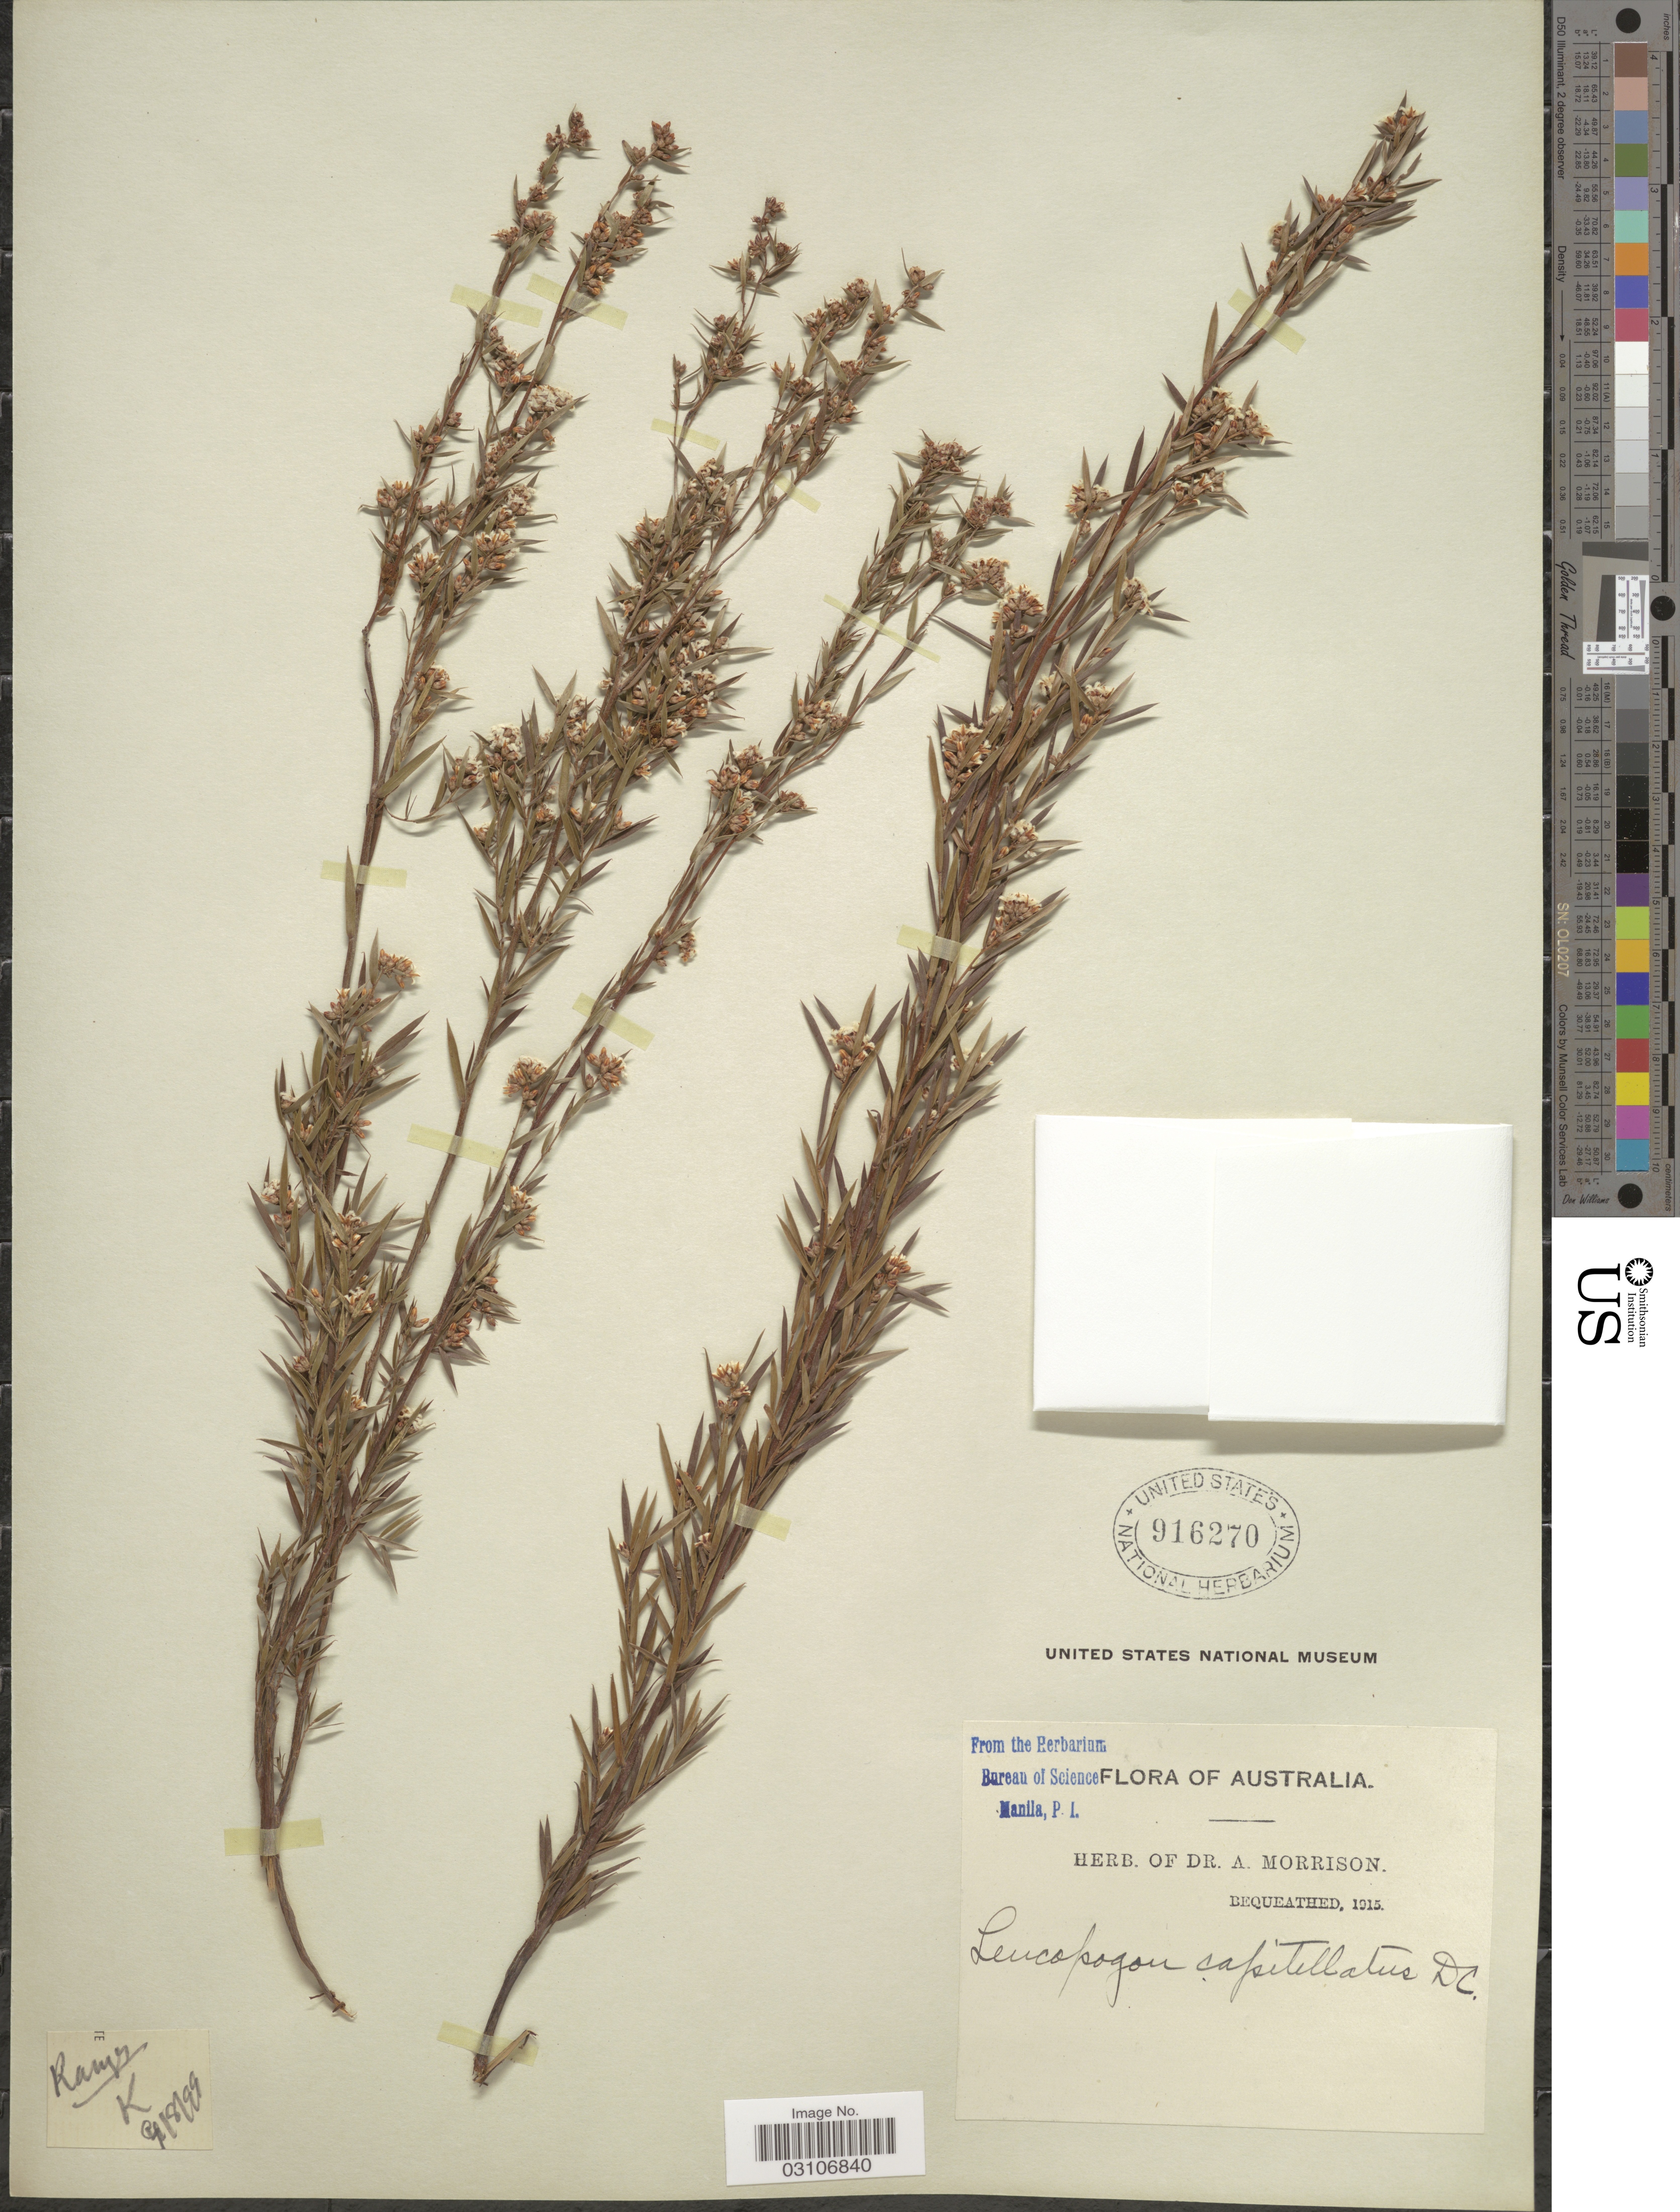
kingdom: Plantae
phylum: Tracheophyta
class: Magnoliopsida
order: Ericales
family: Ericaceae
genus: Leucopogon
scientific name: Leucopogon capitellatus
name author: DC.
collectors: ex herb. Dr. A. Morrison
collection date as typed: Transcribed d/m/y: 9/8/99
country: Australia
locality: Rays K. [unsure placement]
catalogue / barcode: US 916270